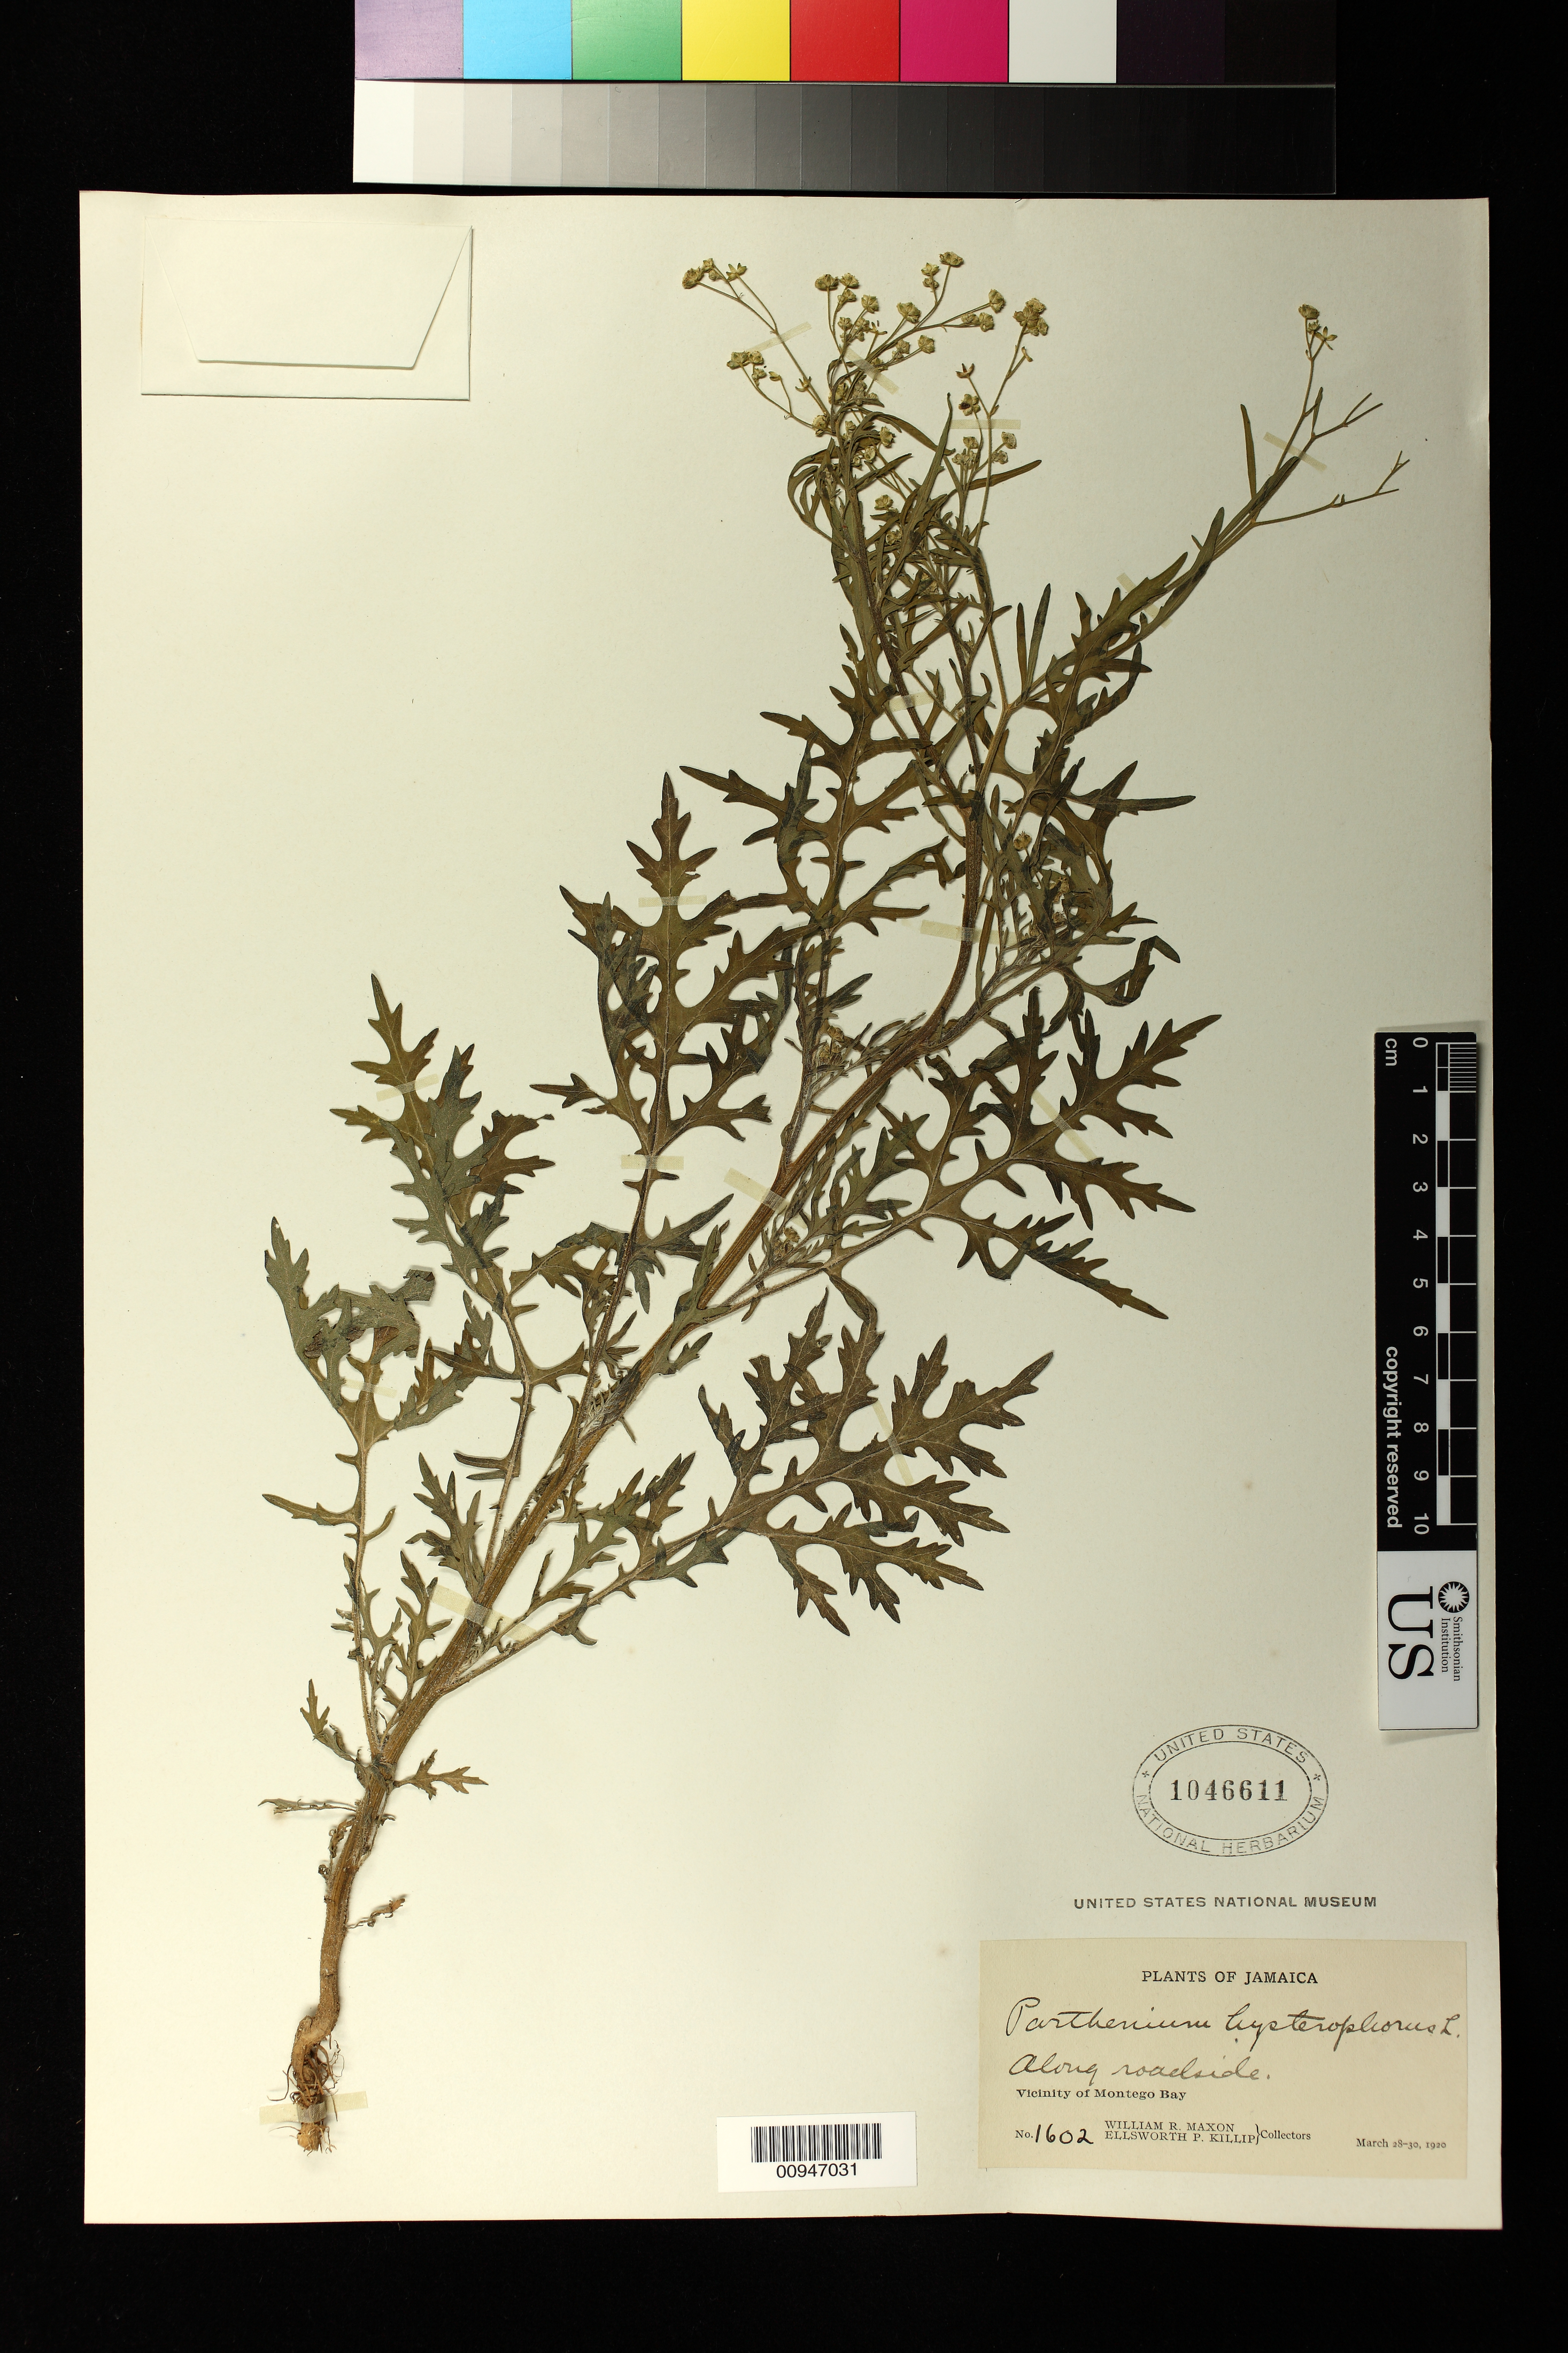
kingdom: Plantae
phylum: Tracheophyta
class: Magnoliopsida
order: Asterales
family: Asteraceae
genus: Parthenium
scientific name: Parthenium hysterophorus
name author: L.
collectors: W. R. Maxon & E. P. Killip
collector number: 1602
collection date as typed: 28 Mar 1920 to 30 Mar 1920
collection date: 1920-03-28/1920-03-30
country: Jamaica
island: Jamaica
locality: Vicinity of Montego Bay, along roadside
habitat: Roadside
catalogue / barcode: US 1046611